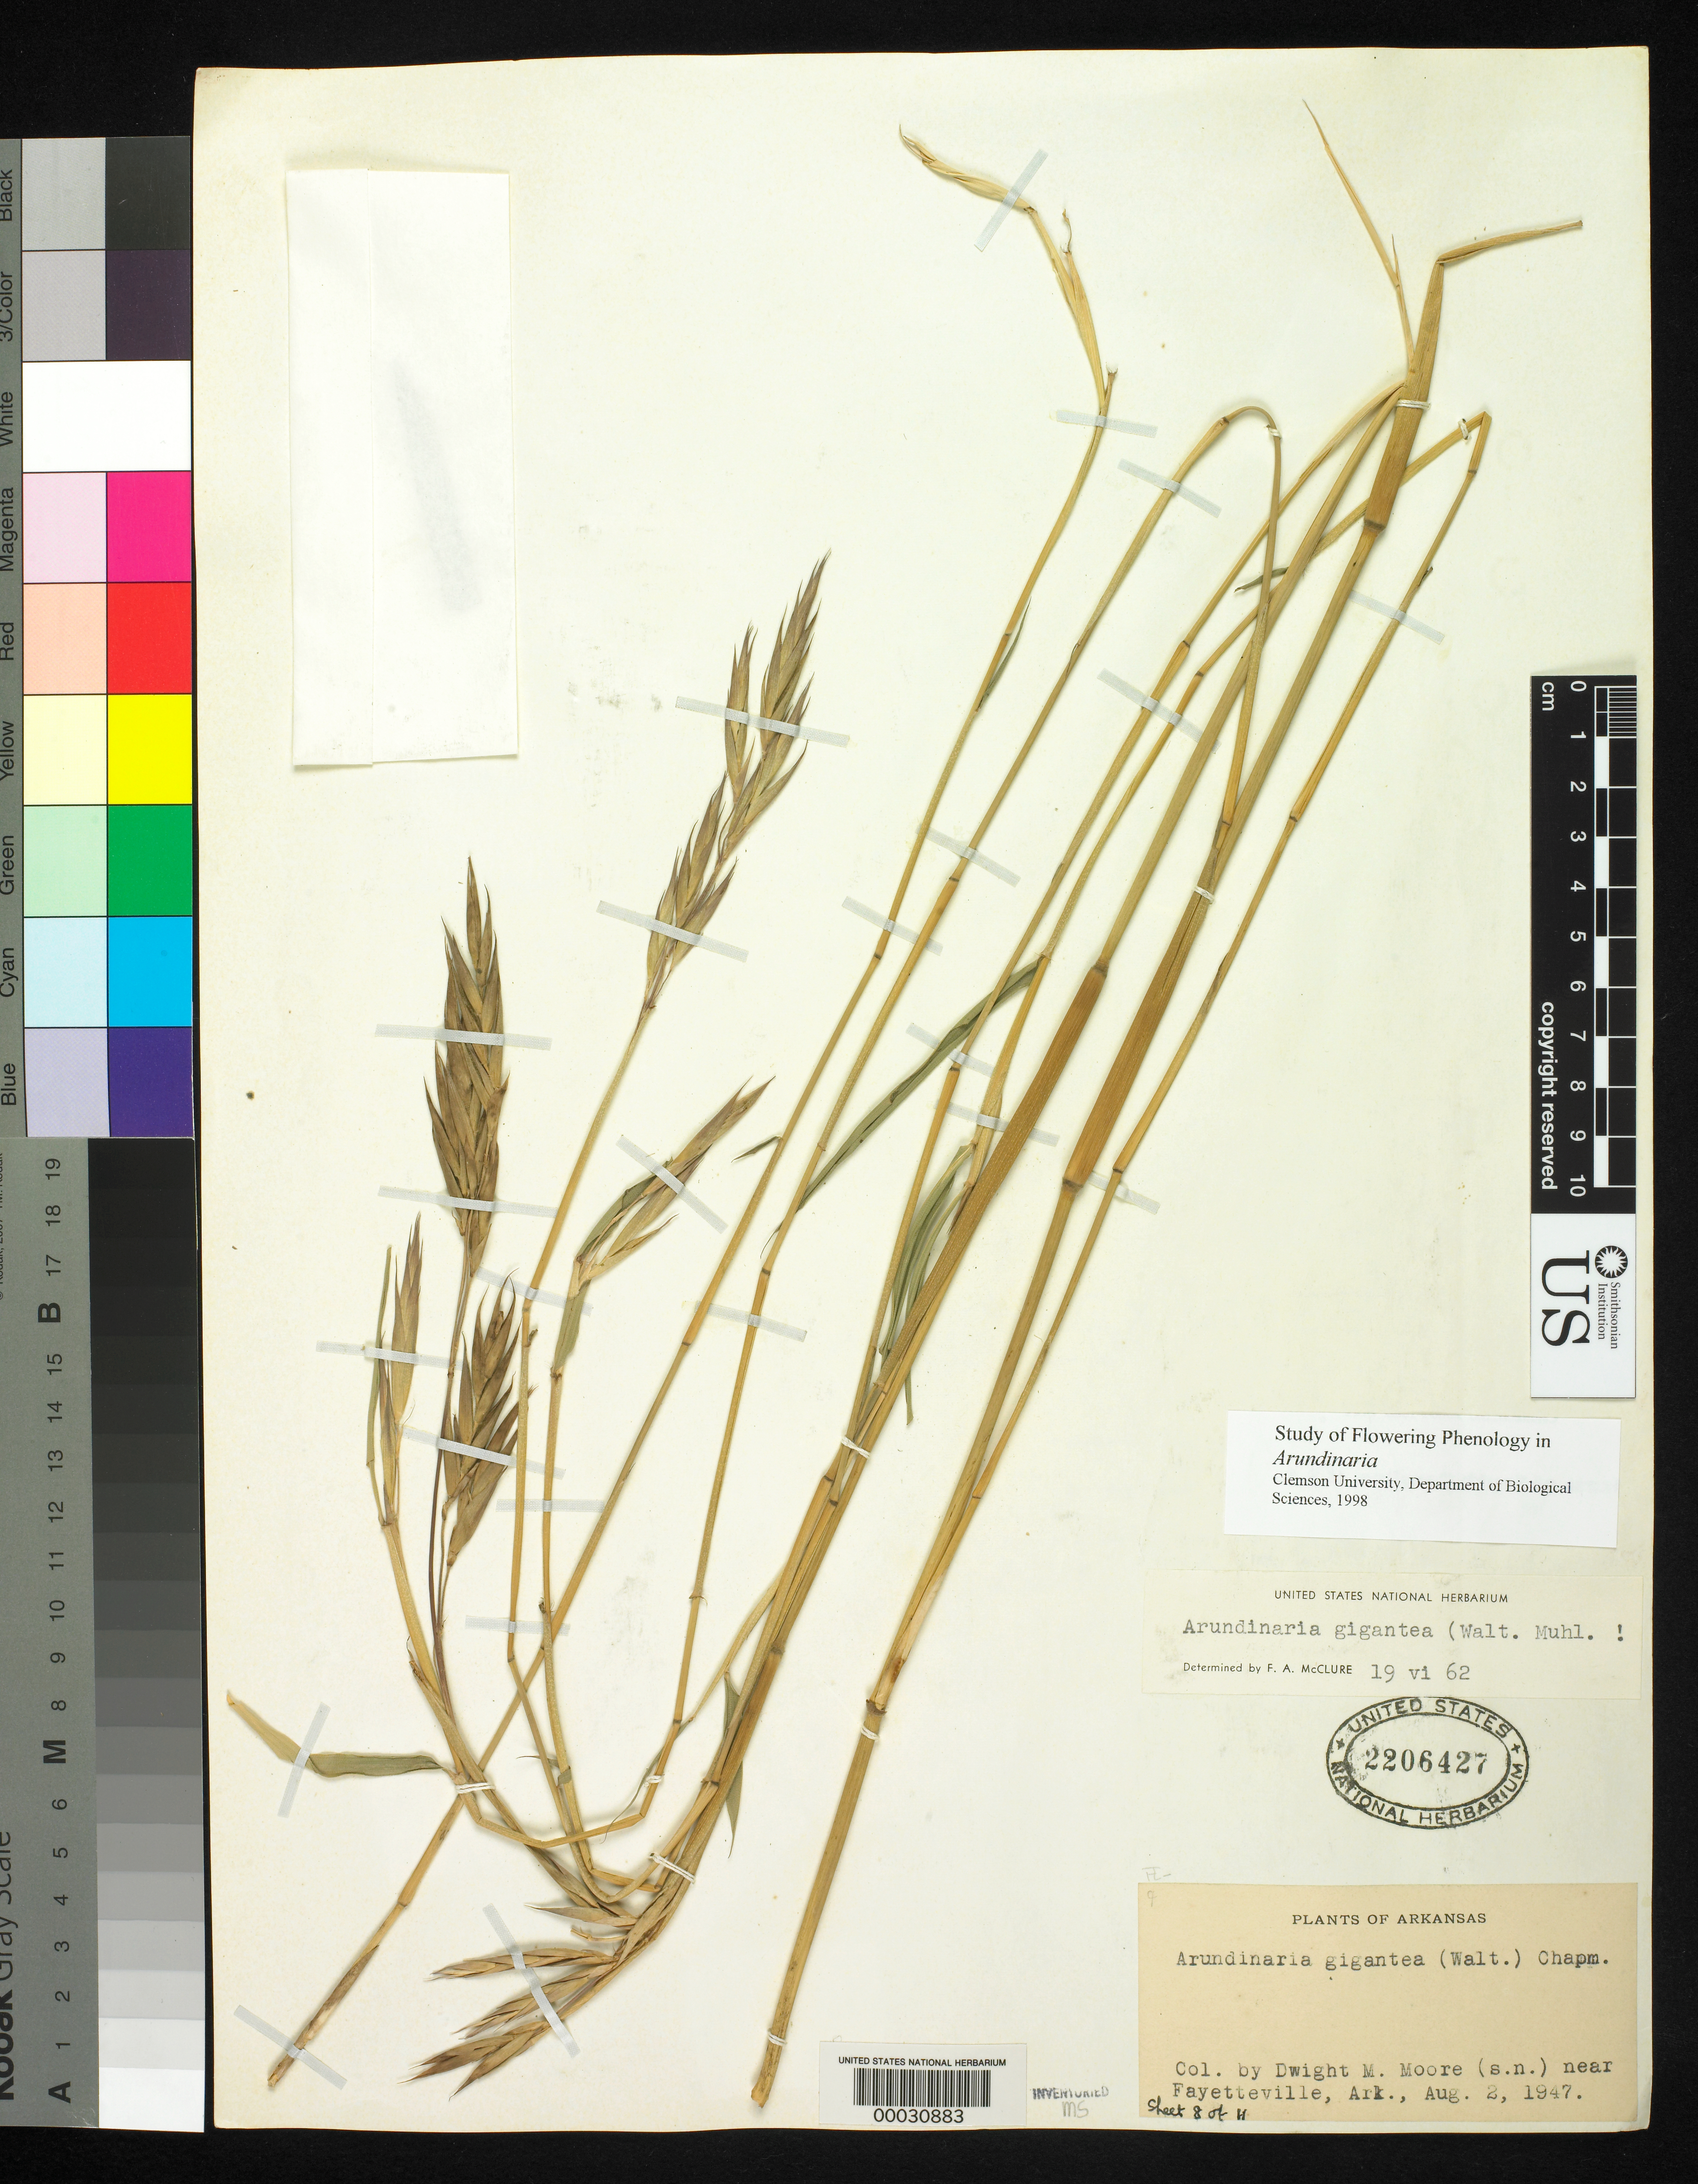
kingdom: Plantae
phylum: Tracheophyta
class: Liliopsida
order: Poales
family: Poaceae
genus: Arundinaria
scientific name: Arundinaria gigantea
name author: (Walter) Muhl.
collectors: D. Moore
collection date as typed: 02 Aug 1947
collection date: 1947-08-02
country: United States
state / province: Arkansas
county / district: Washington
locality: Fayetterville, white river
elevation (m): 336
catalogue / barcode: US 2206427